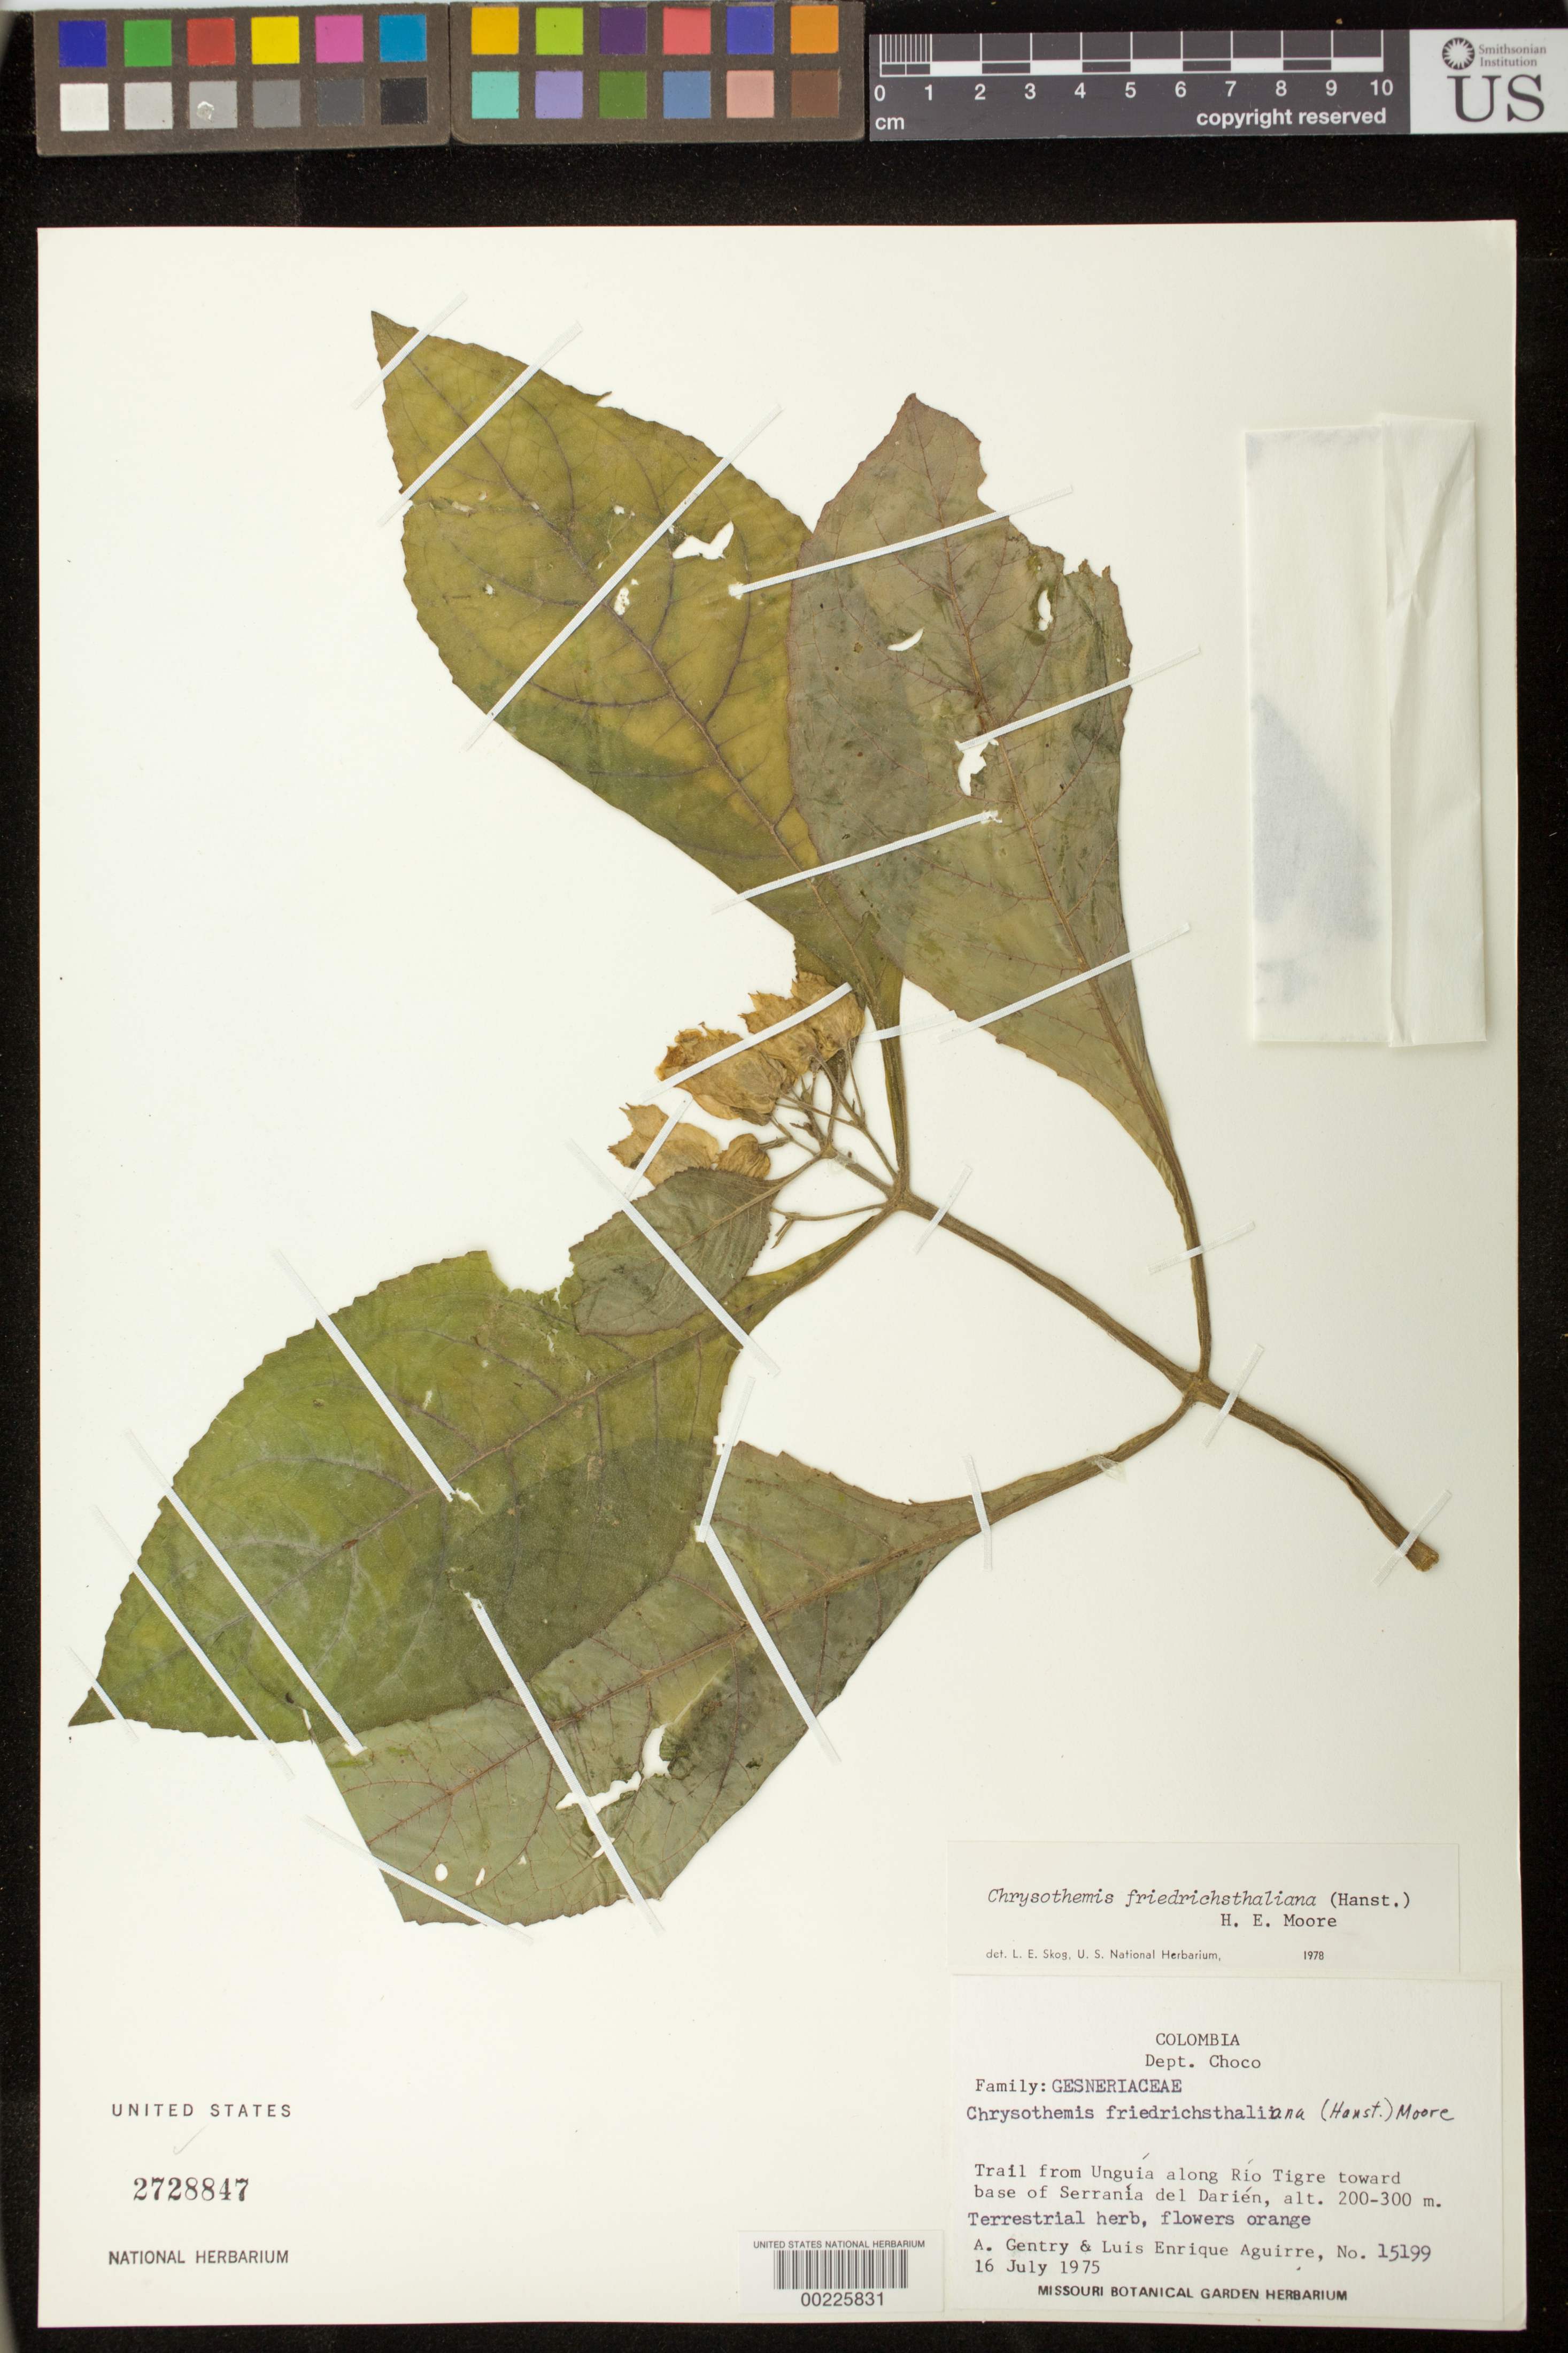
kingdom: Plantae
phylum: Tracheophyta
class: Magnoliopsida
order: Lamiales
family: Gesneriaceae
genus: Chrysothemis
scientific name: Chrysothemis friedrichsthaliana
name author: (Hanst.) H.E. Moore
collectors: A. H. Gentry & L. Aguirre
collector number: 15199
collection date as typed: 16 Jul 1975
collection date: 1975-07-16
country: Colombia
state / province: Chocó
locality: Trail from Unguia along Rio Tigre toward base of Serrania del Darien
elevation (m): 200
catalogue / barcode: US 2728847